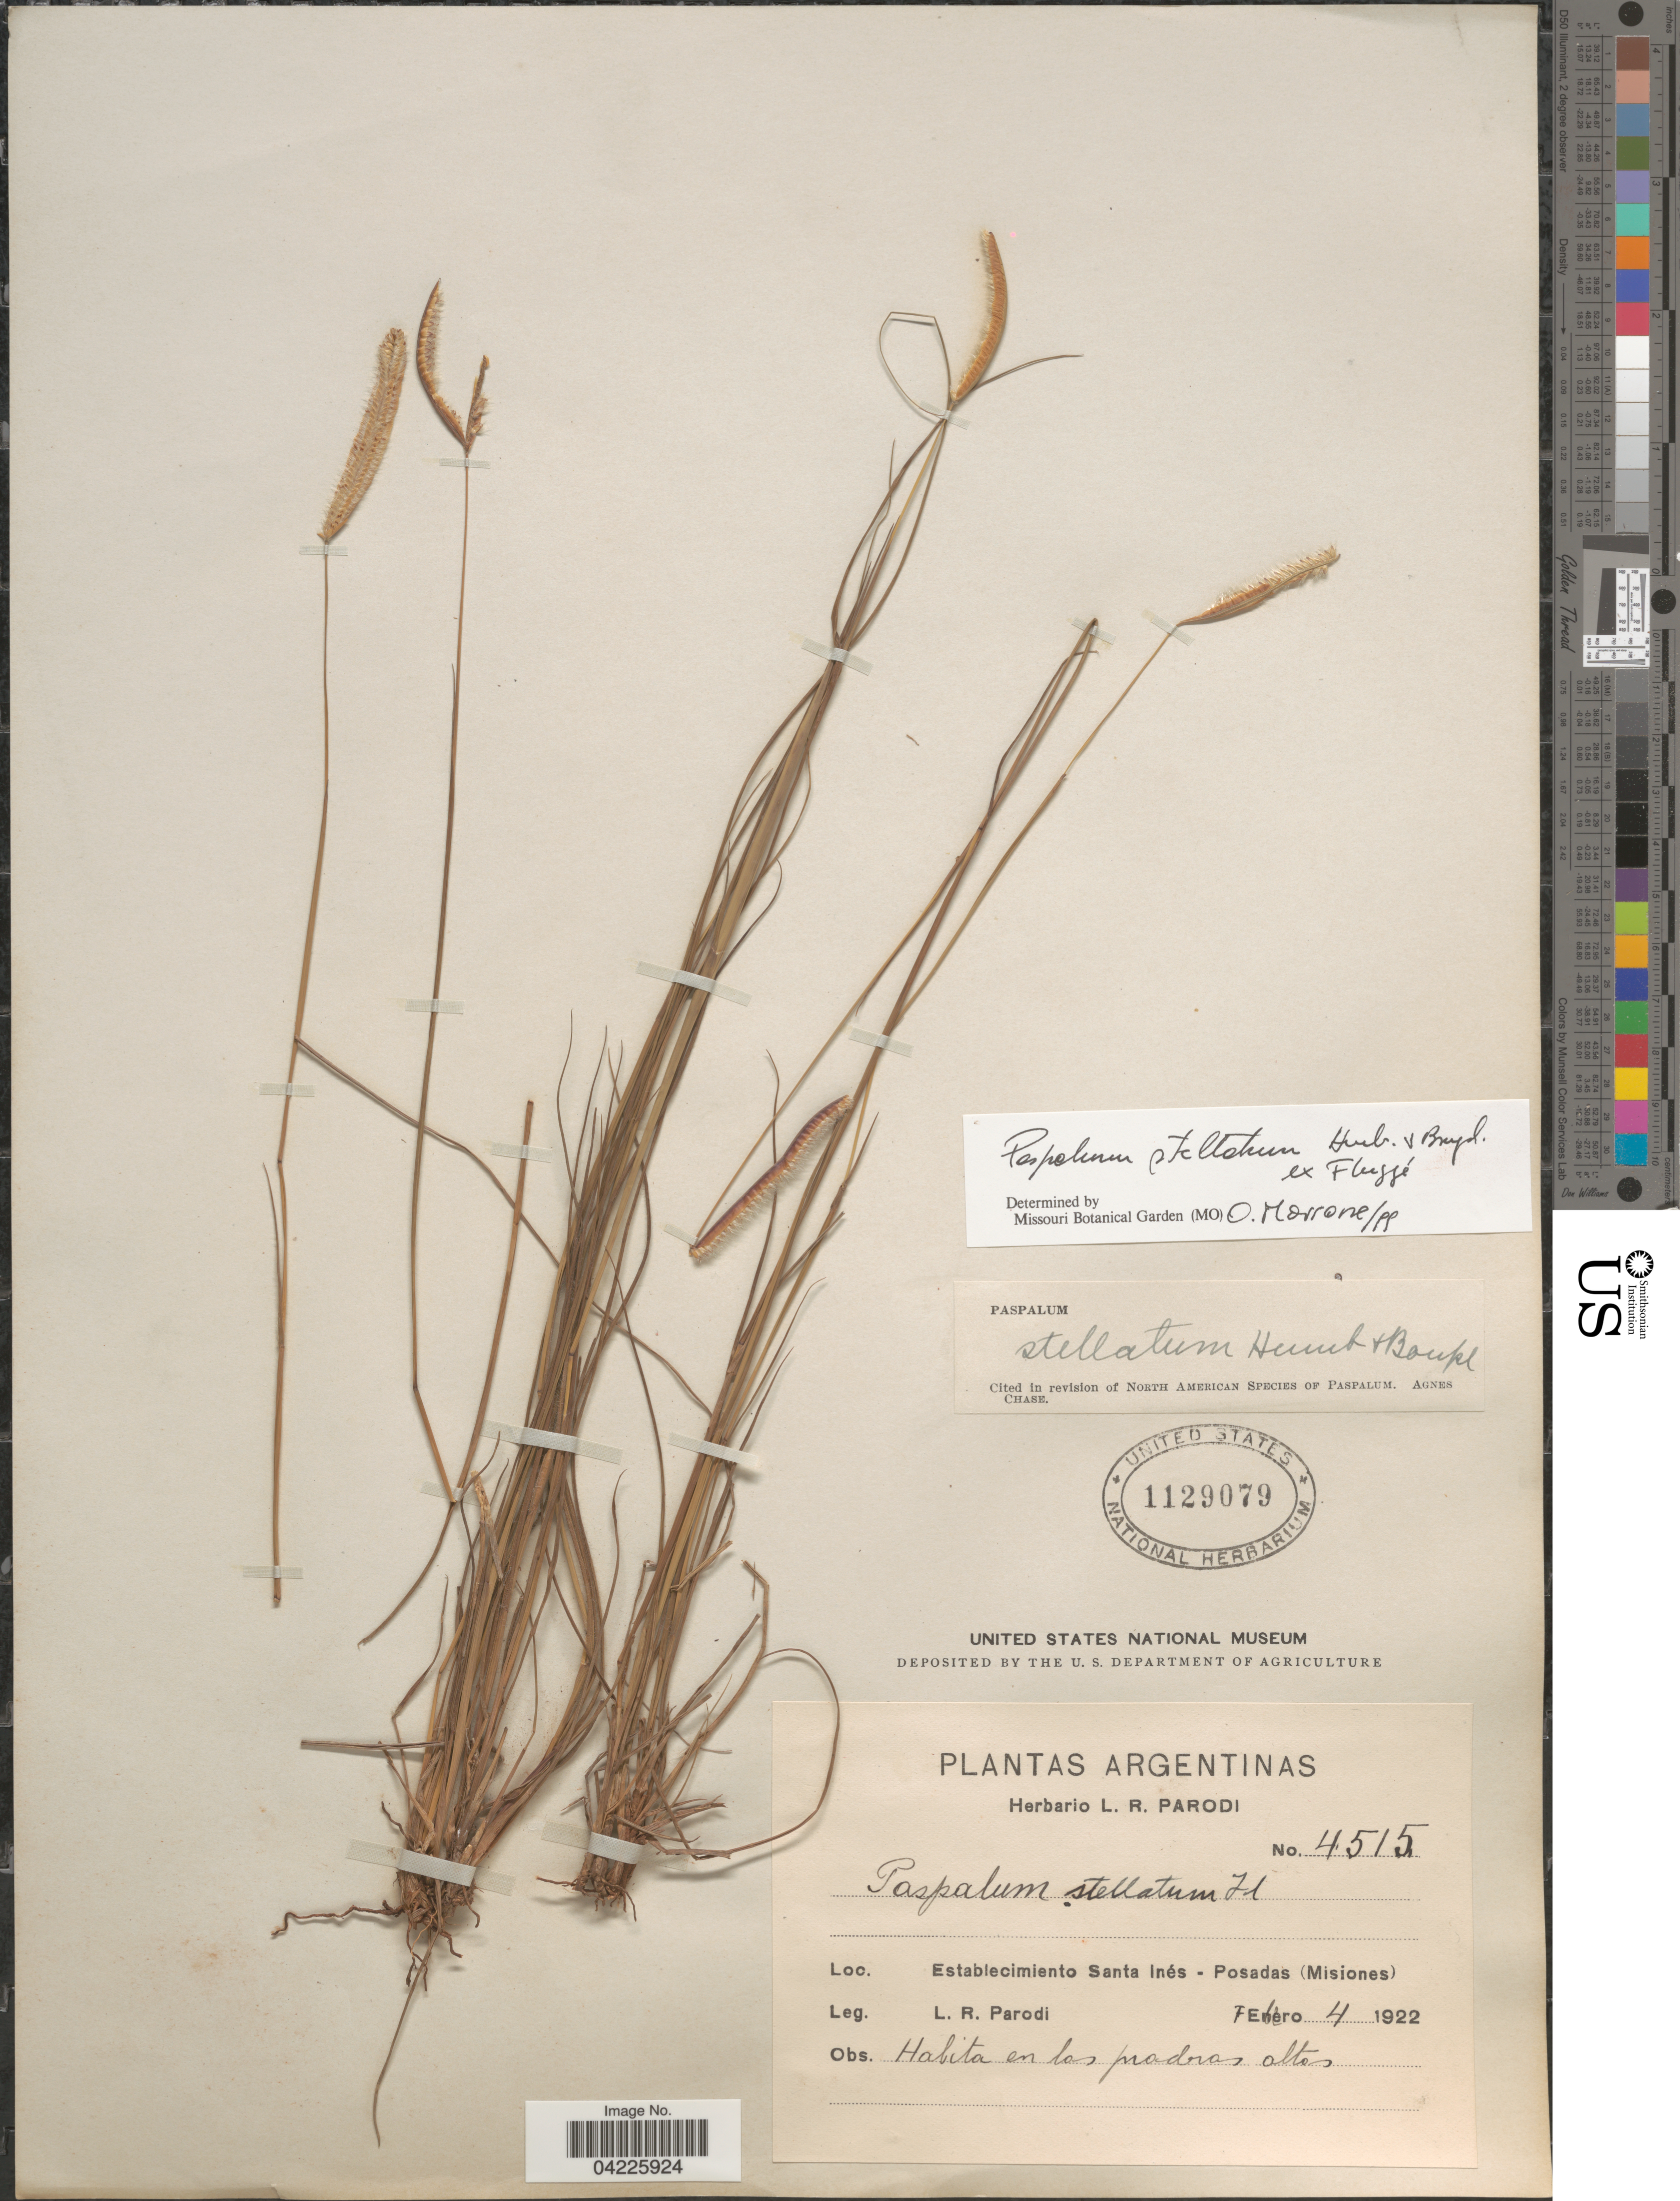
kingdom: Plantae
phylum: Tracheophyta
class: Liliopsida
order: Poales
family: Poaceae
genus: Paspalum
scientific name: Paspalum stellatum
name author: Humb. & Bonpl. ex Flüggé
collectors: L. R. Parodi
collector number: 4515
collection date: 1922-02-04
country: Argentina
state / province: Misiones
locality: Establecimiento Santa Inés - Posadas.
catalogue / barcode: US 1129079